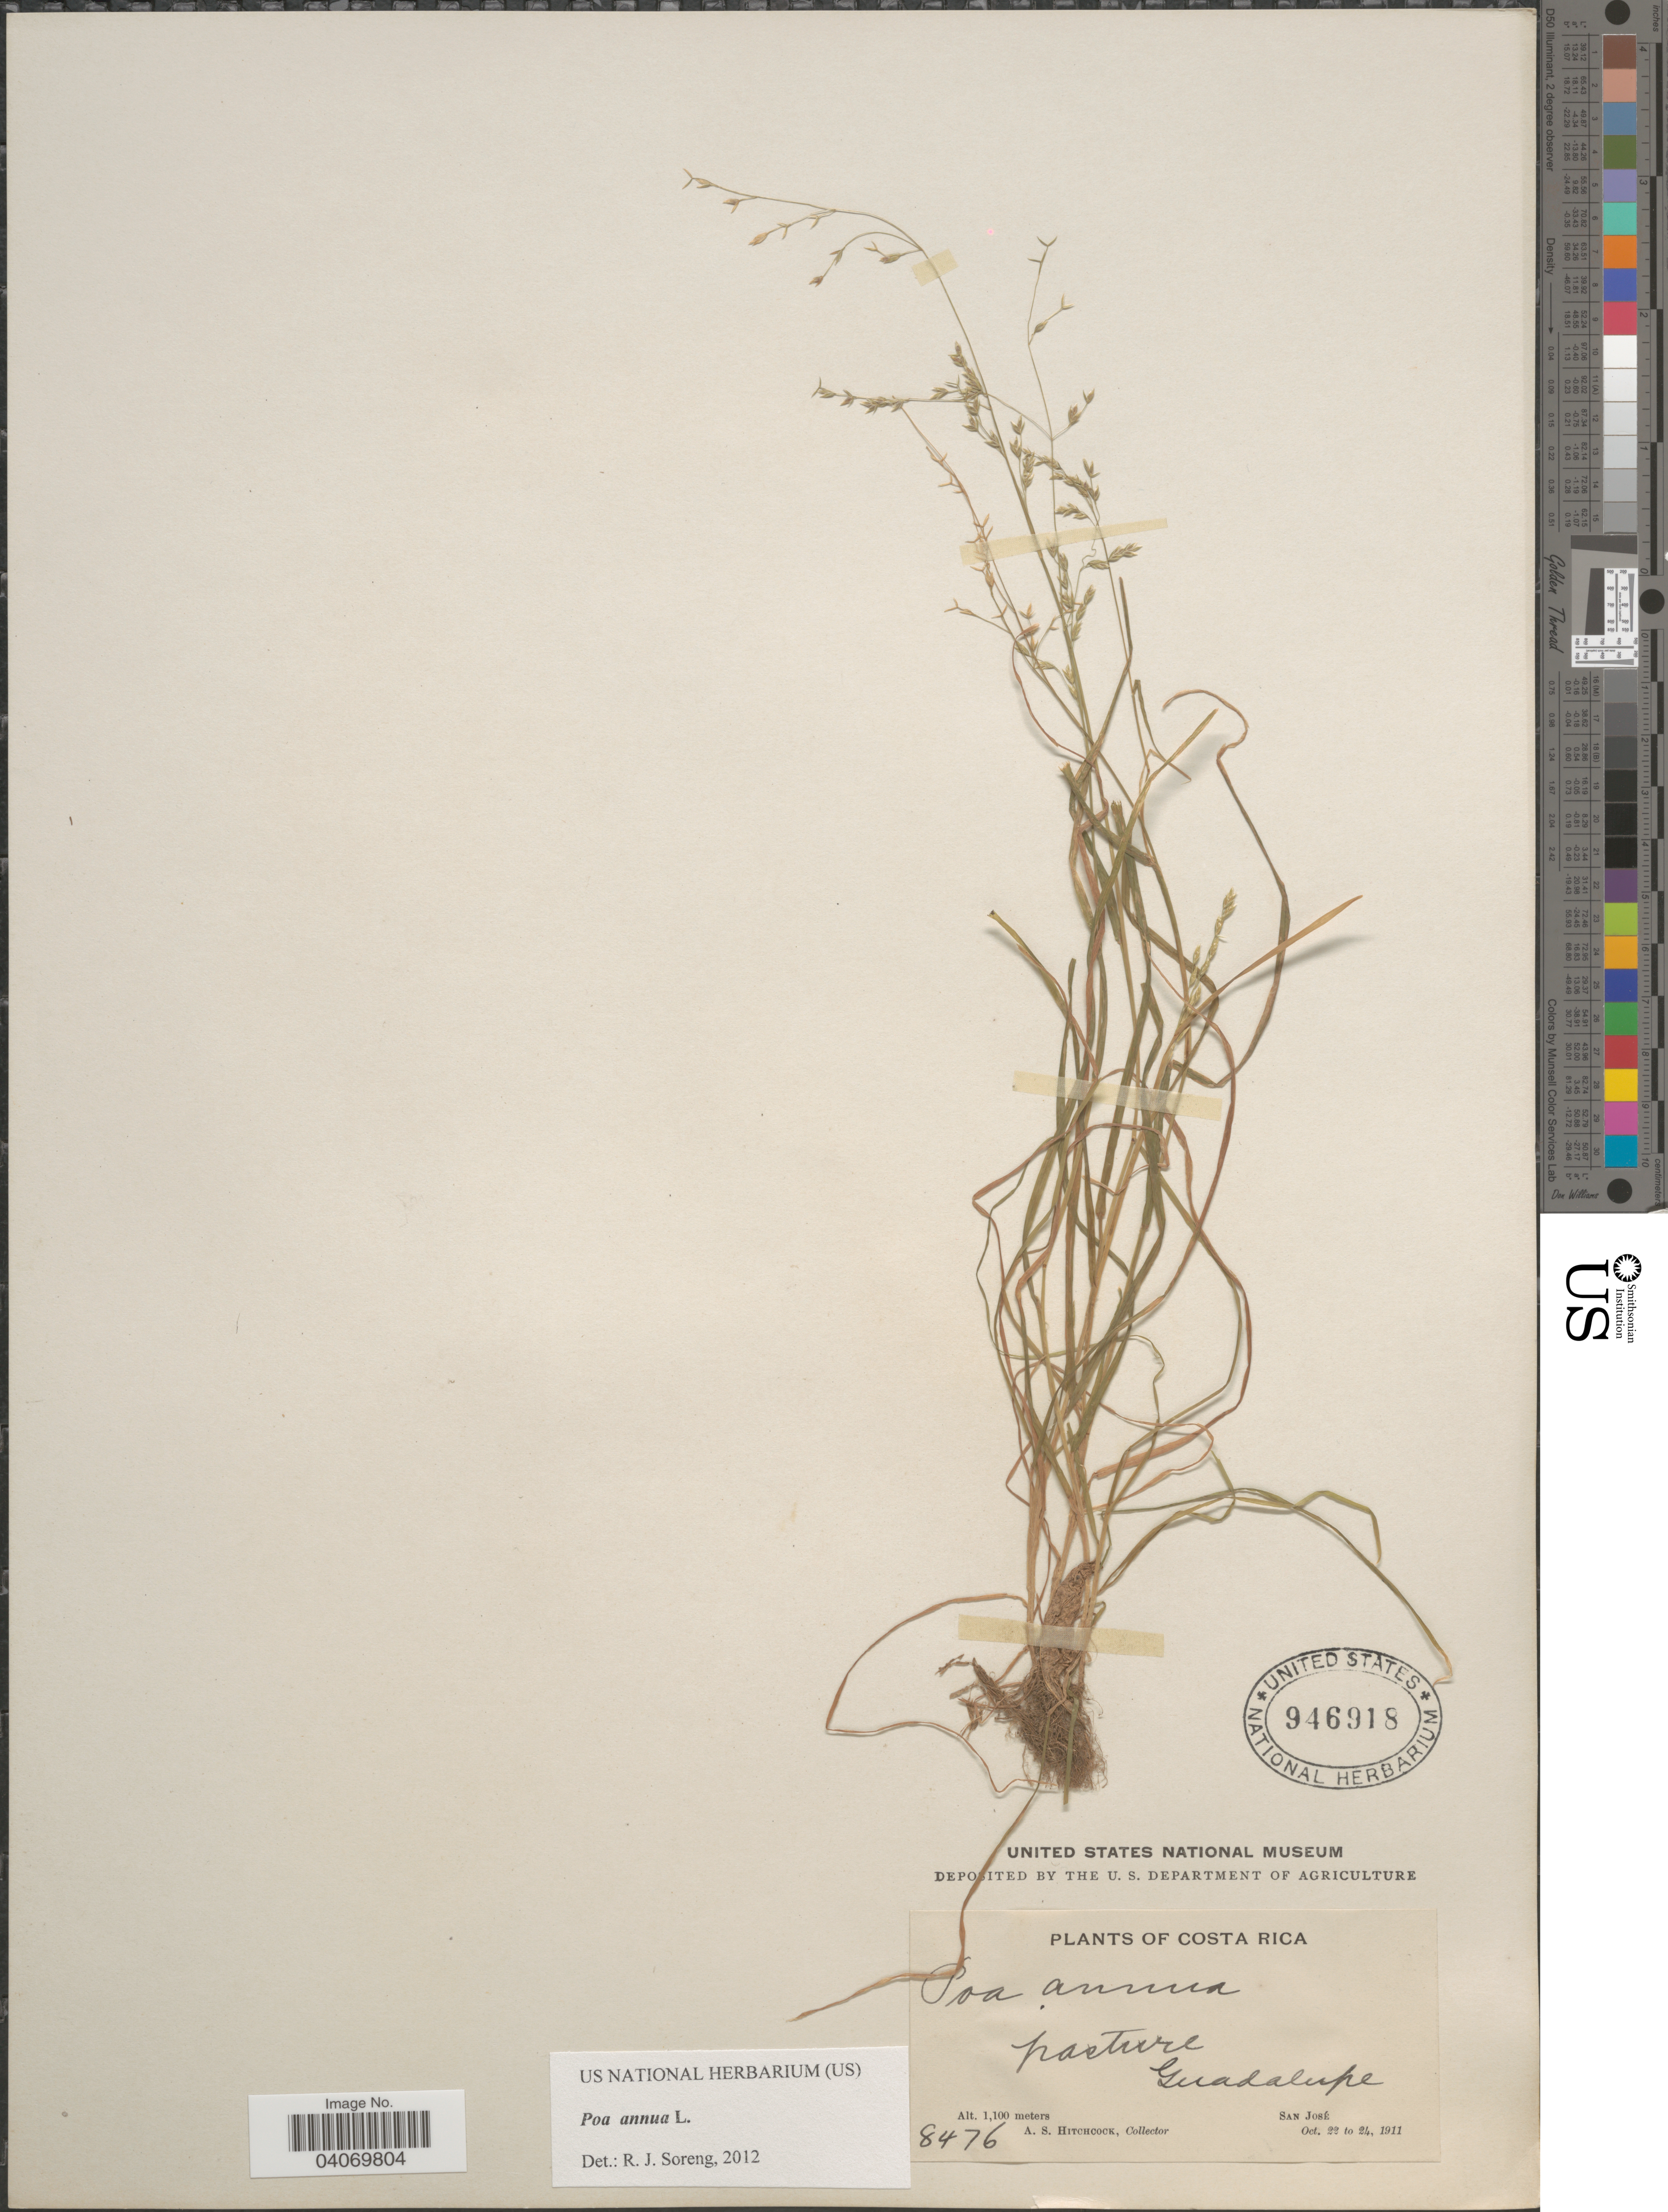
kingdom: Plantae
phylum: Tracheophyta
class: Liliopsida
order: Poales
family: Poaceae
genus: Poa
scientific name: Poa annua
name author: L.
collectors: A. S. Hitchcock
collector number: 8476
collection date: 1911-10-22/1911-10-24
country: Costa Rica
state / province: San José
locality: Pasture. Guadalupe.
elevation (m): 1100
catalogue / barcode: US 946918